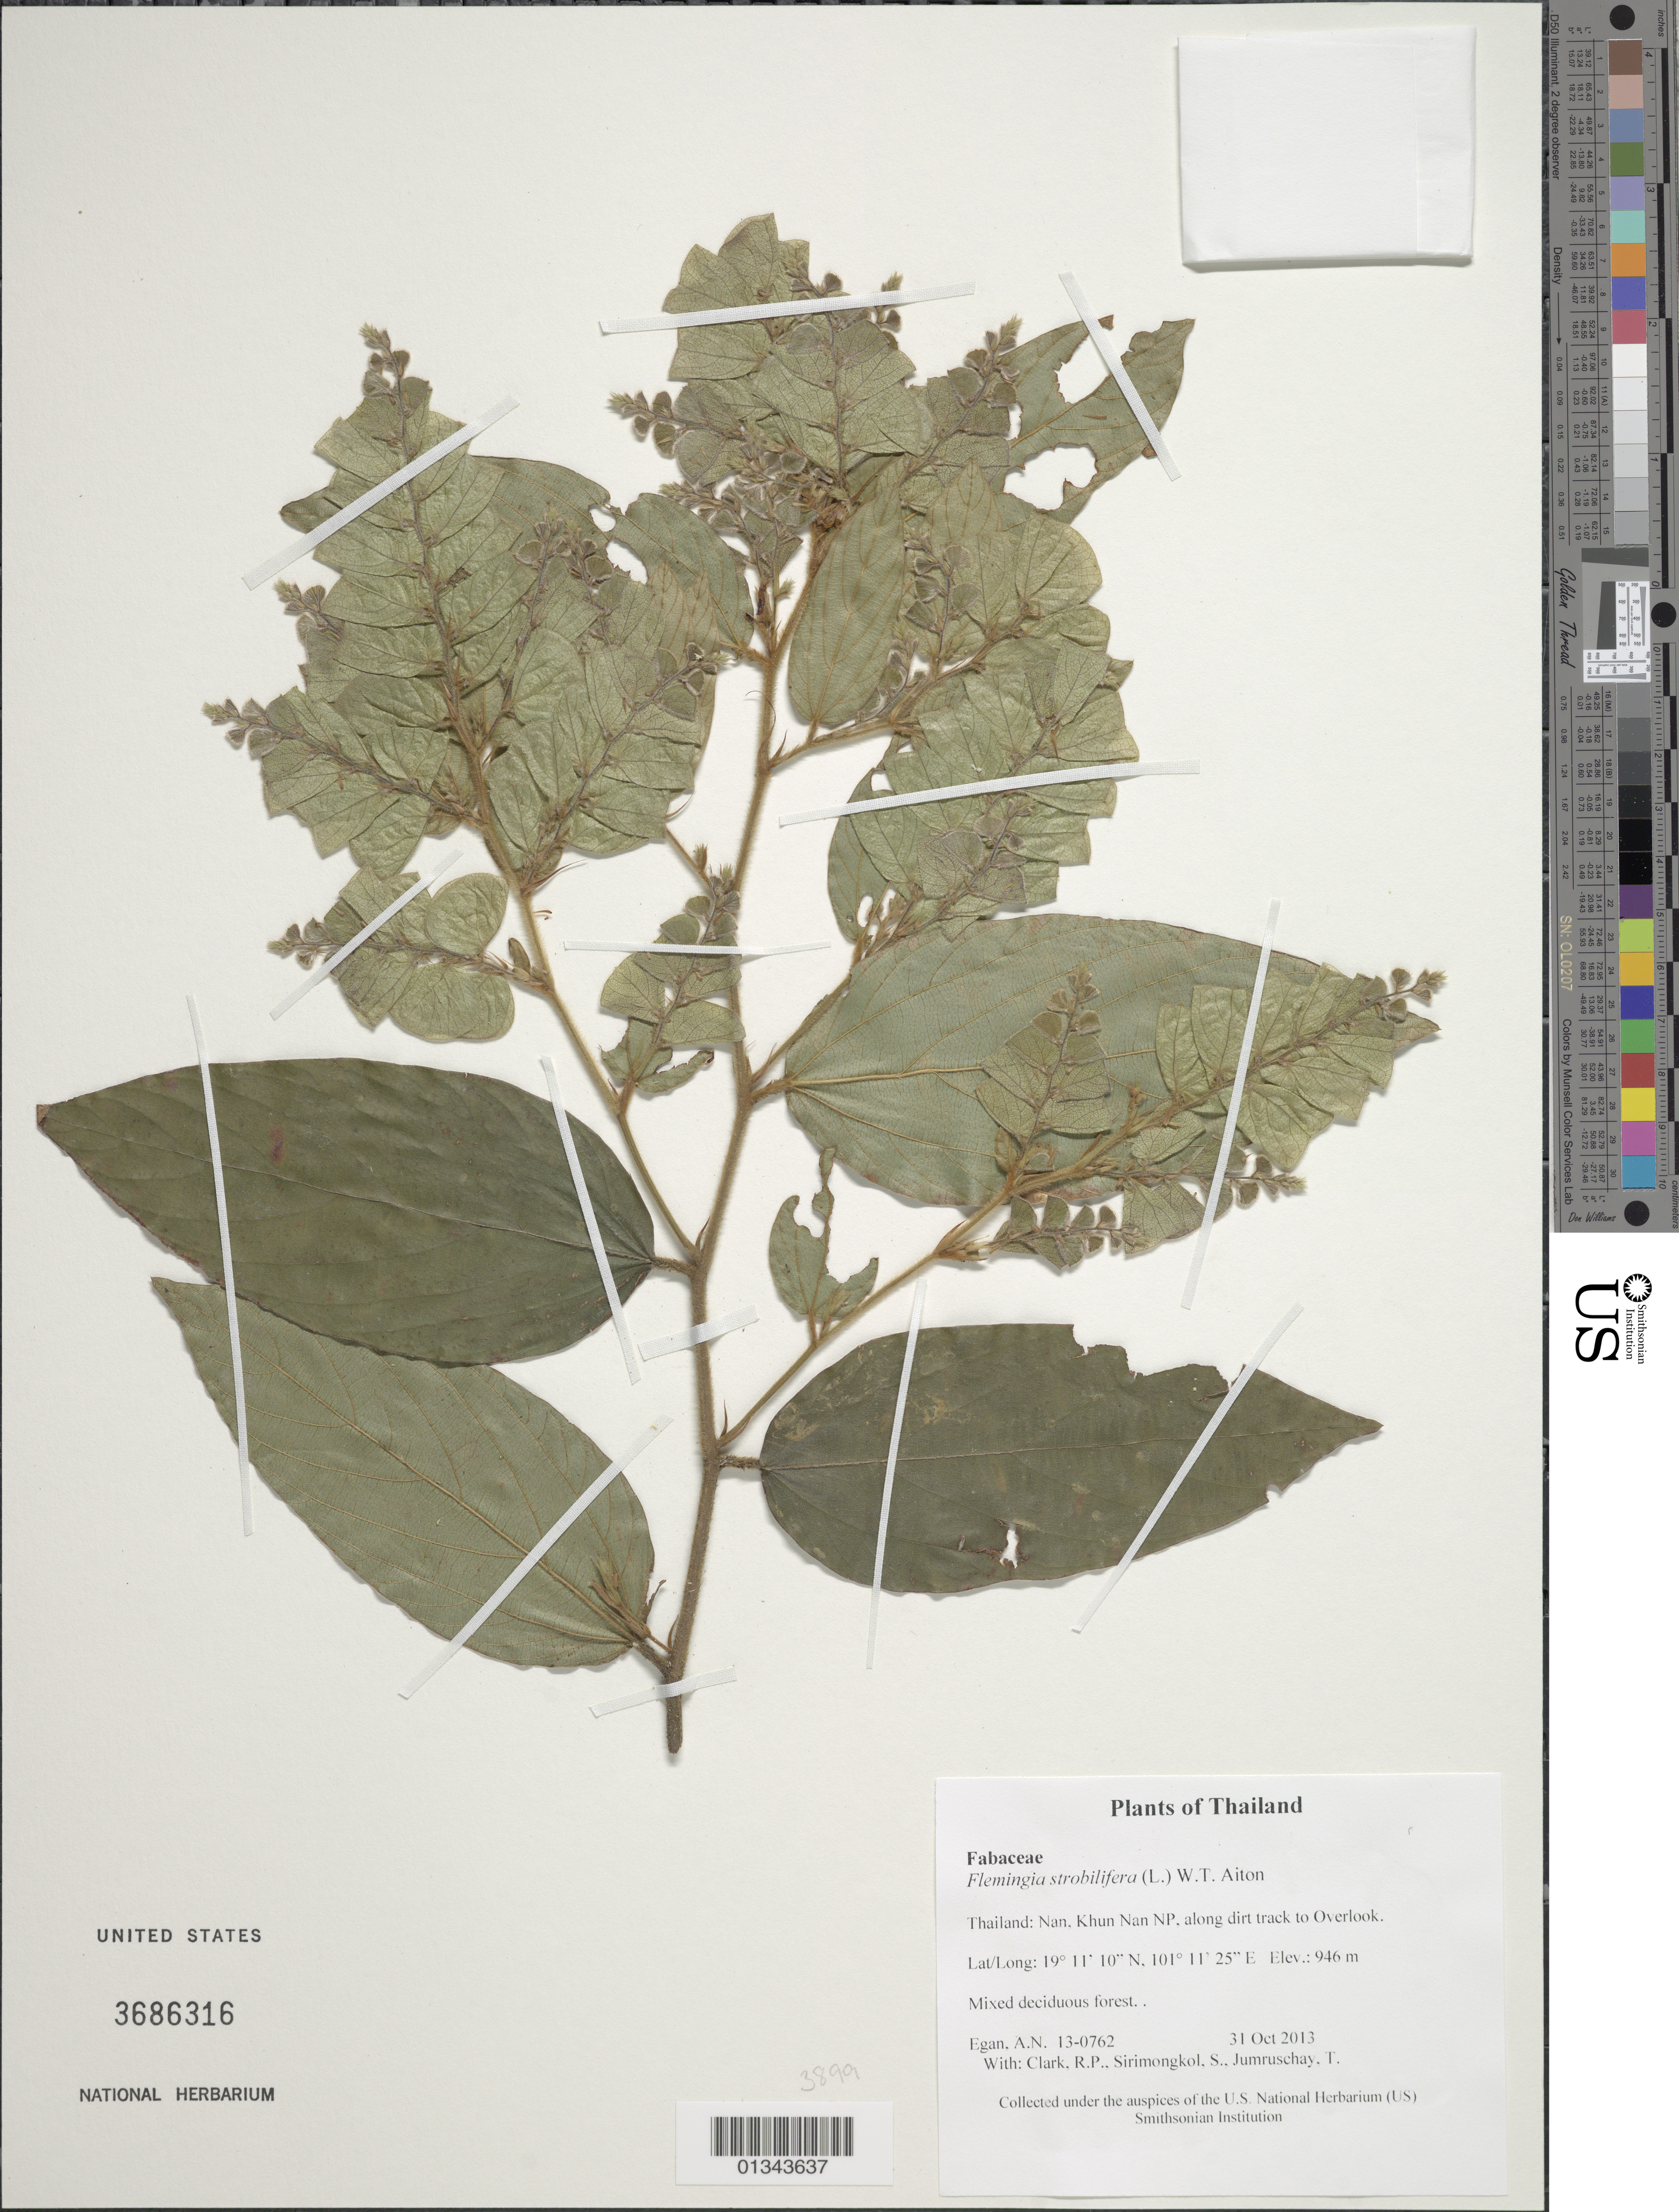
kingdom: Plantae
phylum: Tracheophyta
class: Magnoliopsida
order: Fabales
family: Fabaceae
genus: Flemingia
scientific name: Flemingia strobilifera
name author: (L.) W.T. Aiton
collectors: A. N. Egan, R. P. Clark, S. Sirimongkol & T. Jumruschay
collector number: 13-0762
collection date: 2013-10-31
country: Thailand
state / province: Nan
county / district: Bo Kluea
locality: Khun Nan NP, along dirt track to Overlook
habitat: Mixed deciduous forest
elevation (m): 946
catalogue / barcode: US 3686316